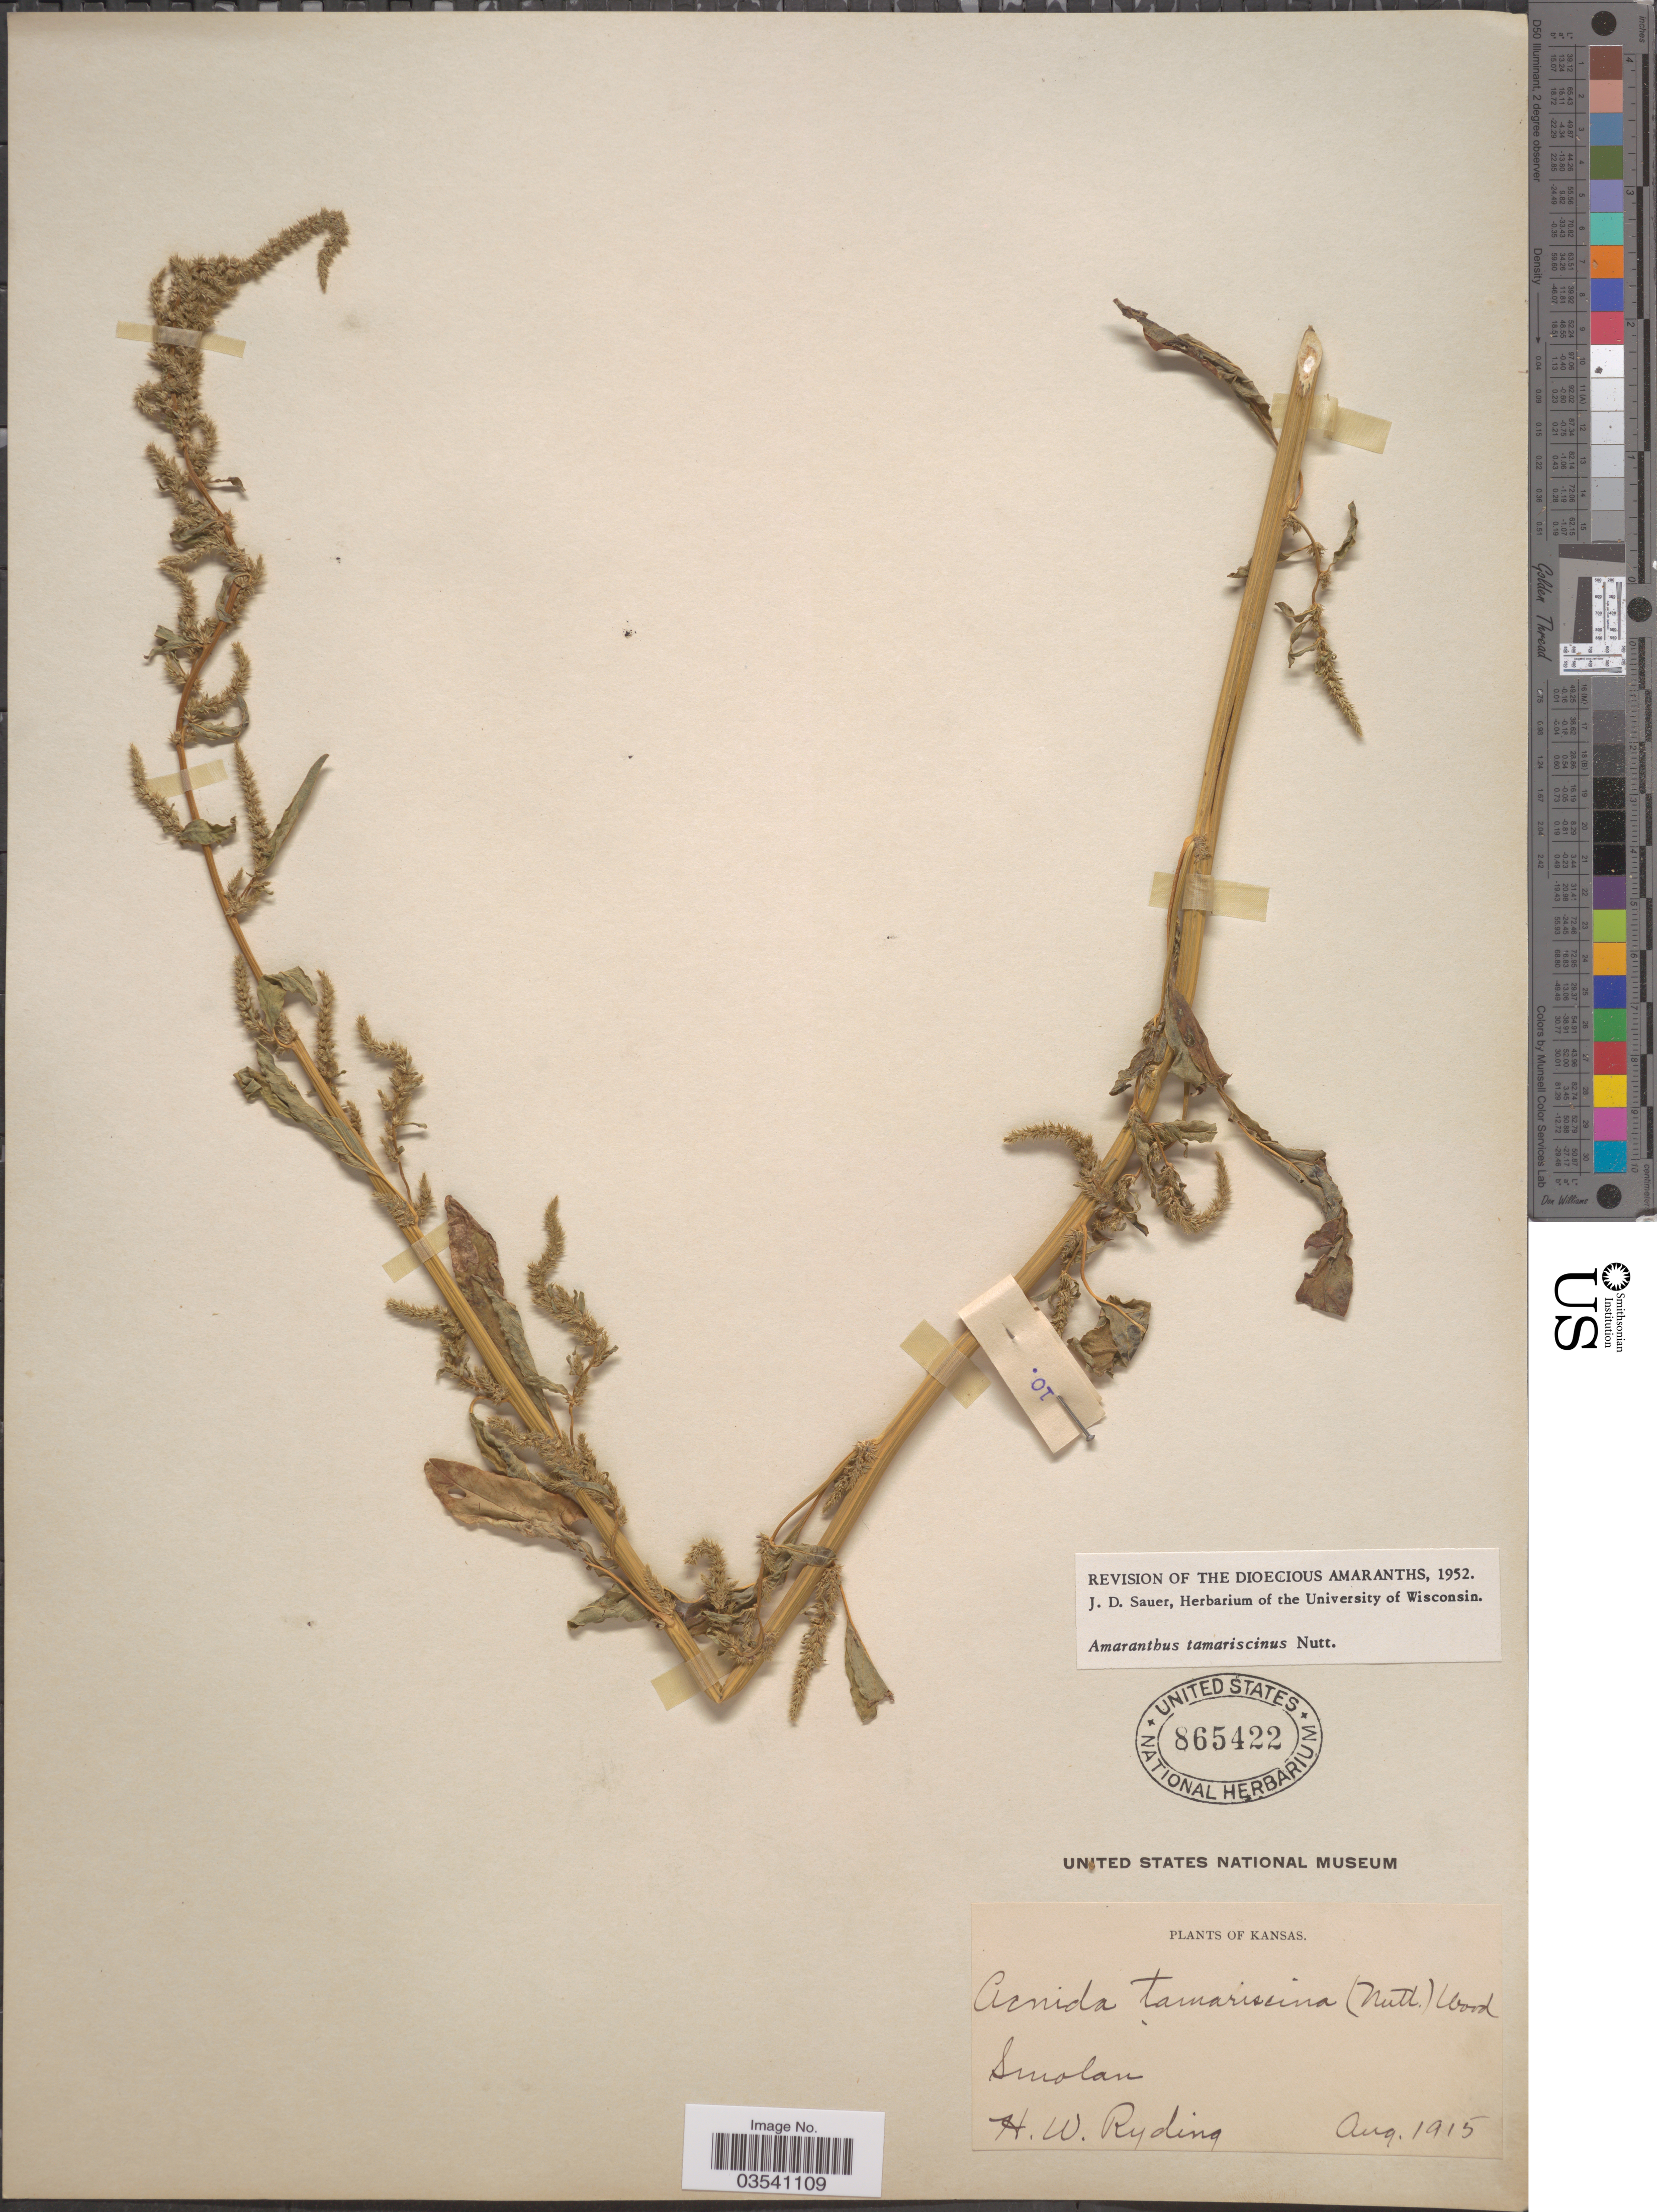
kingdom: Plantae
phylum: Tracheophyta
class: Magnoliopsida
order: Caryophyllales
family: Amaranthaceae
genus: Amaranthus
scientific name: Amaranthus tamariscinus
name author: Nutt.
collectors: H. Ryding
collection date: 1915-08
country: United States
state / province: Kansas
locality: Smolan.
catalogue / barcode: US 865422